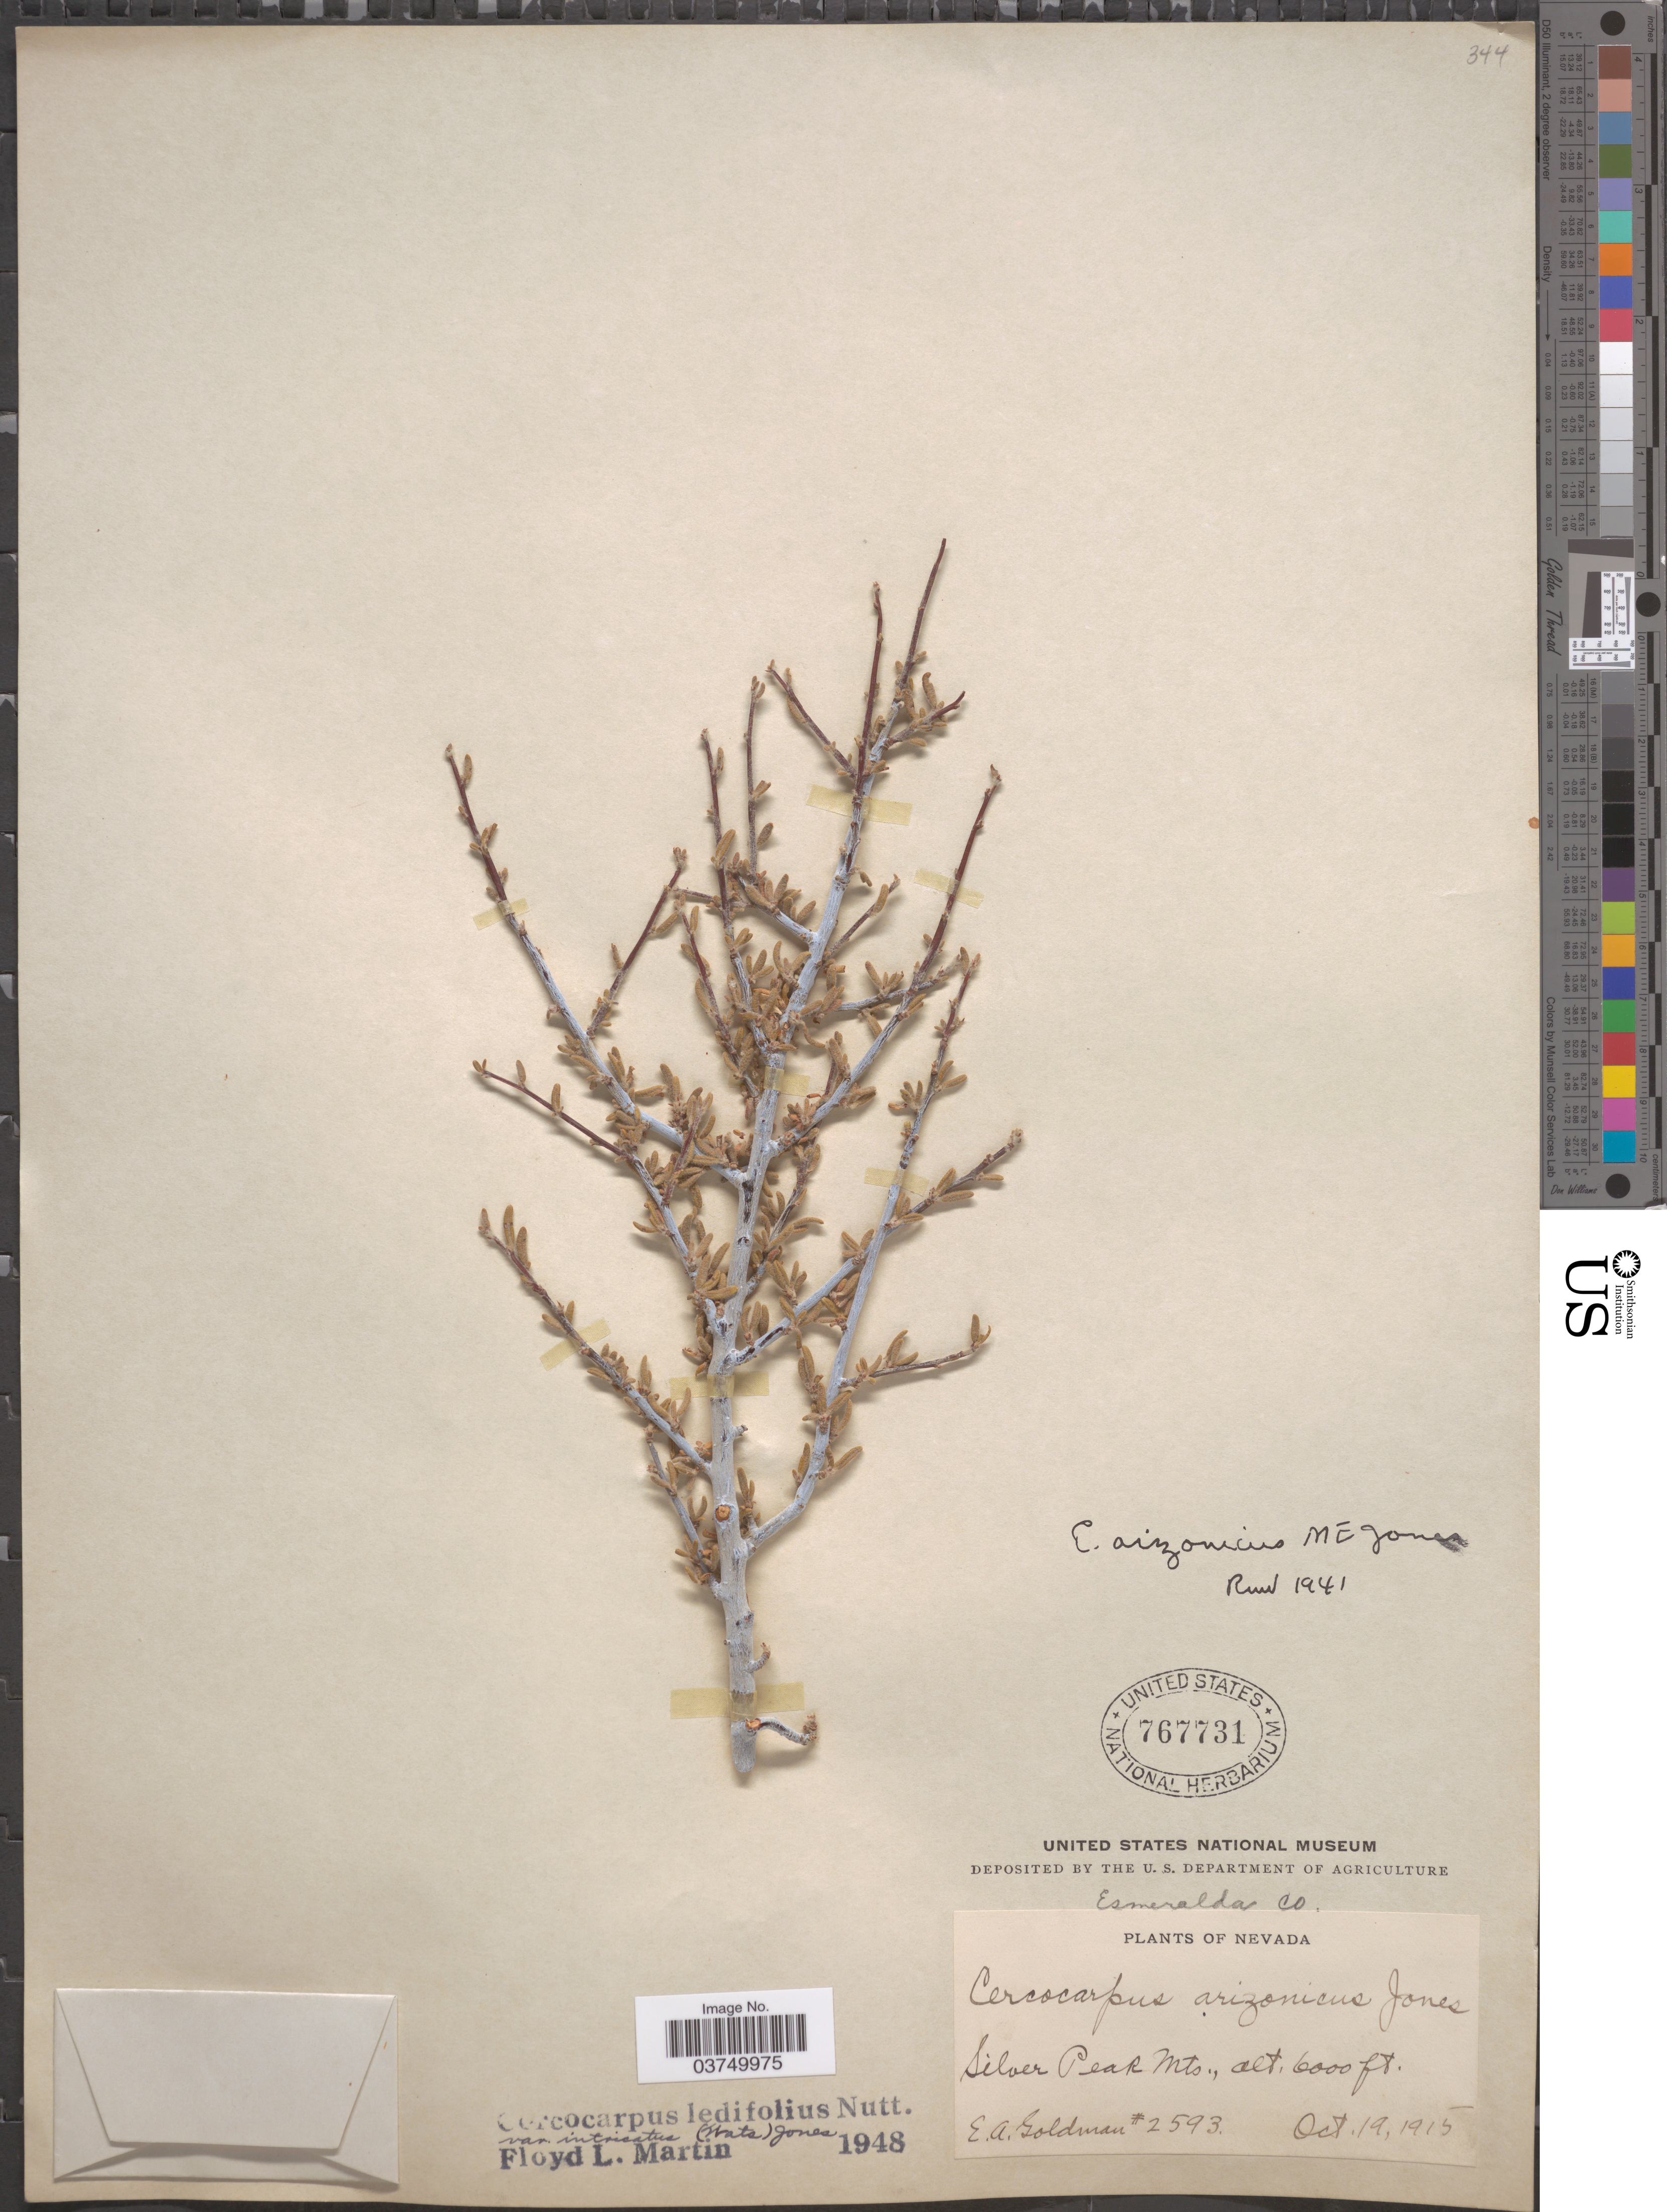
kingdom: Plantae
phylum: Tracheophyta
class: Magnoliopsida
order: Rosales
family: Rosaceae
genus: Cercocarpus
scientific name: Cercocarpus ledifolius var. intricatus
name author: Nutt.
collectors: E. A. Goldman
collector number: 2593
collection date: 1915-10-19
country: United States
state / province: Nevada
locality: Silver Peak Mts. Esmeralda Co.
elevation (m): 1829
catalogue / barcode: US 767731